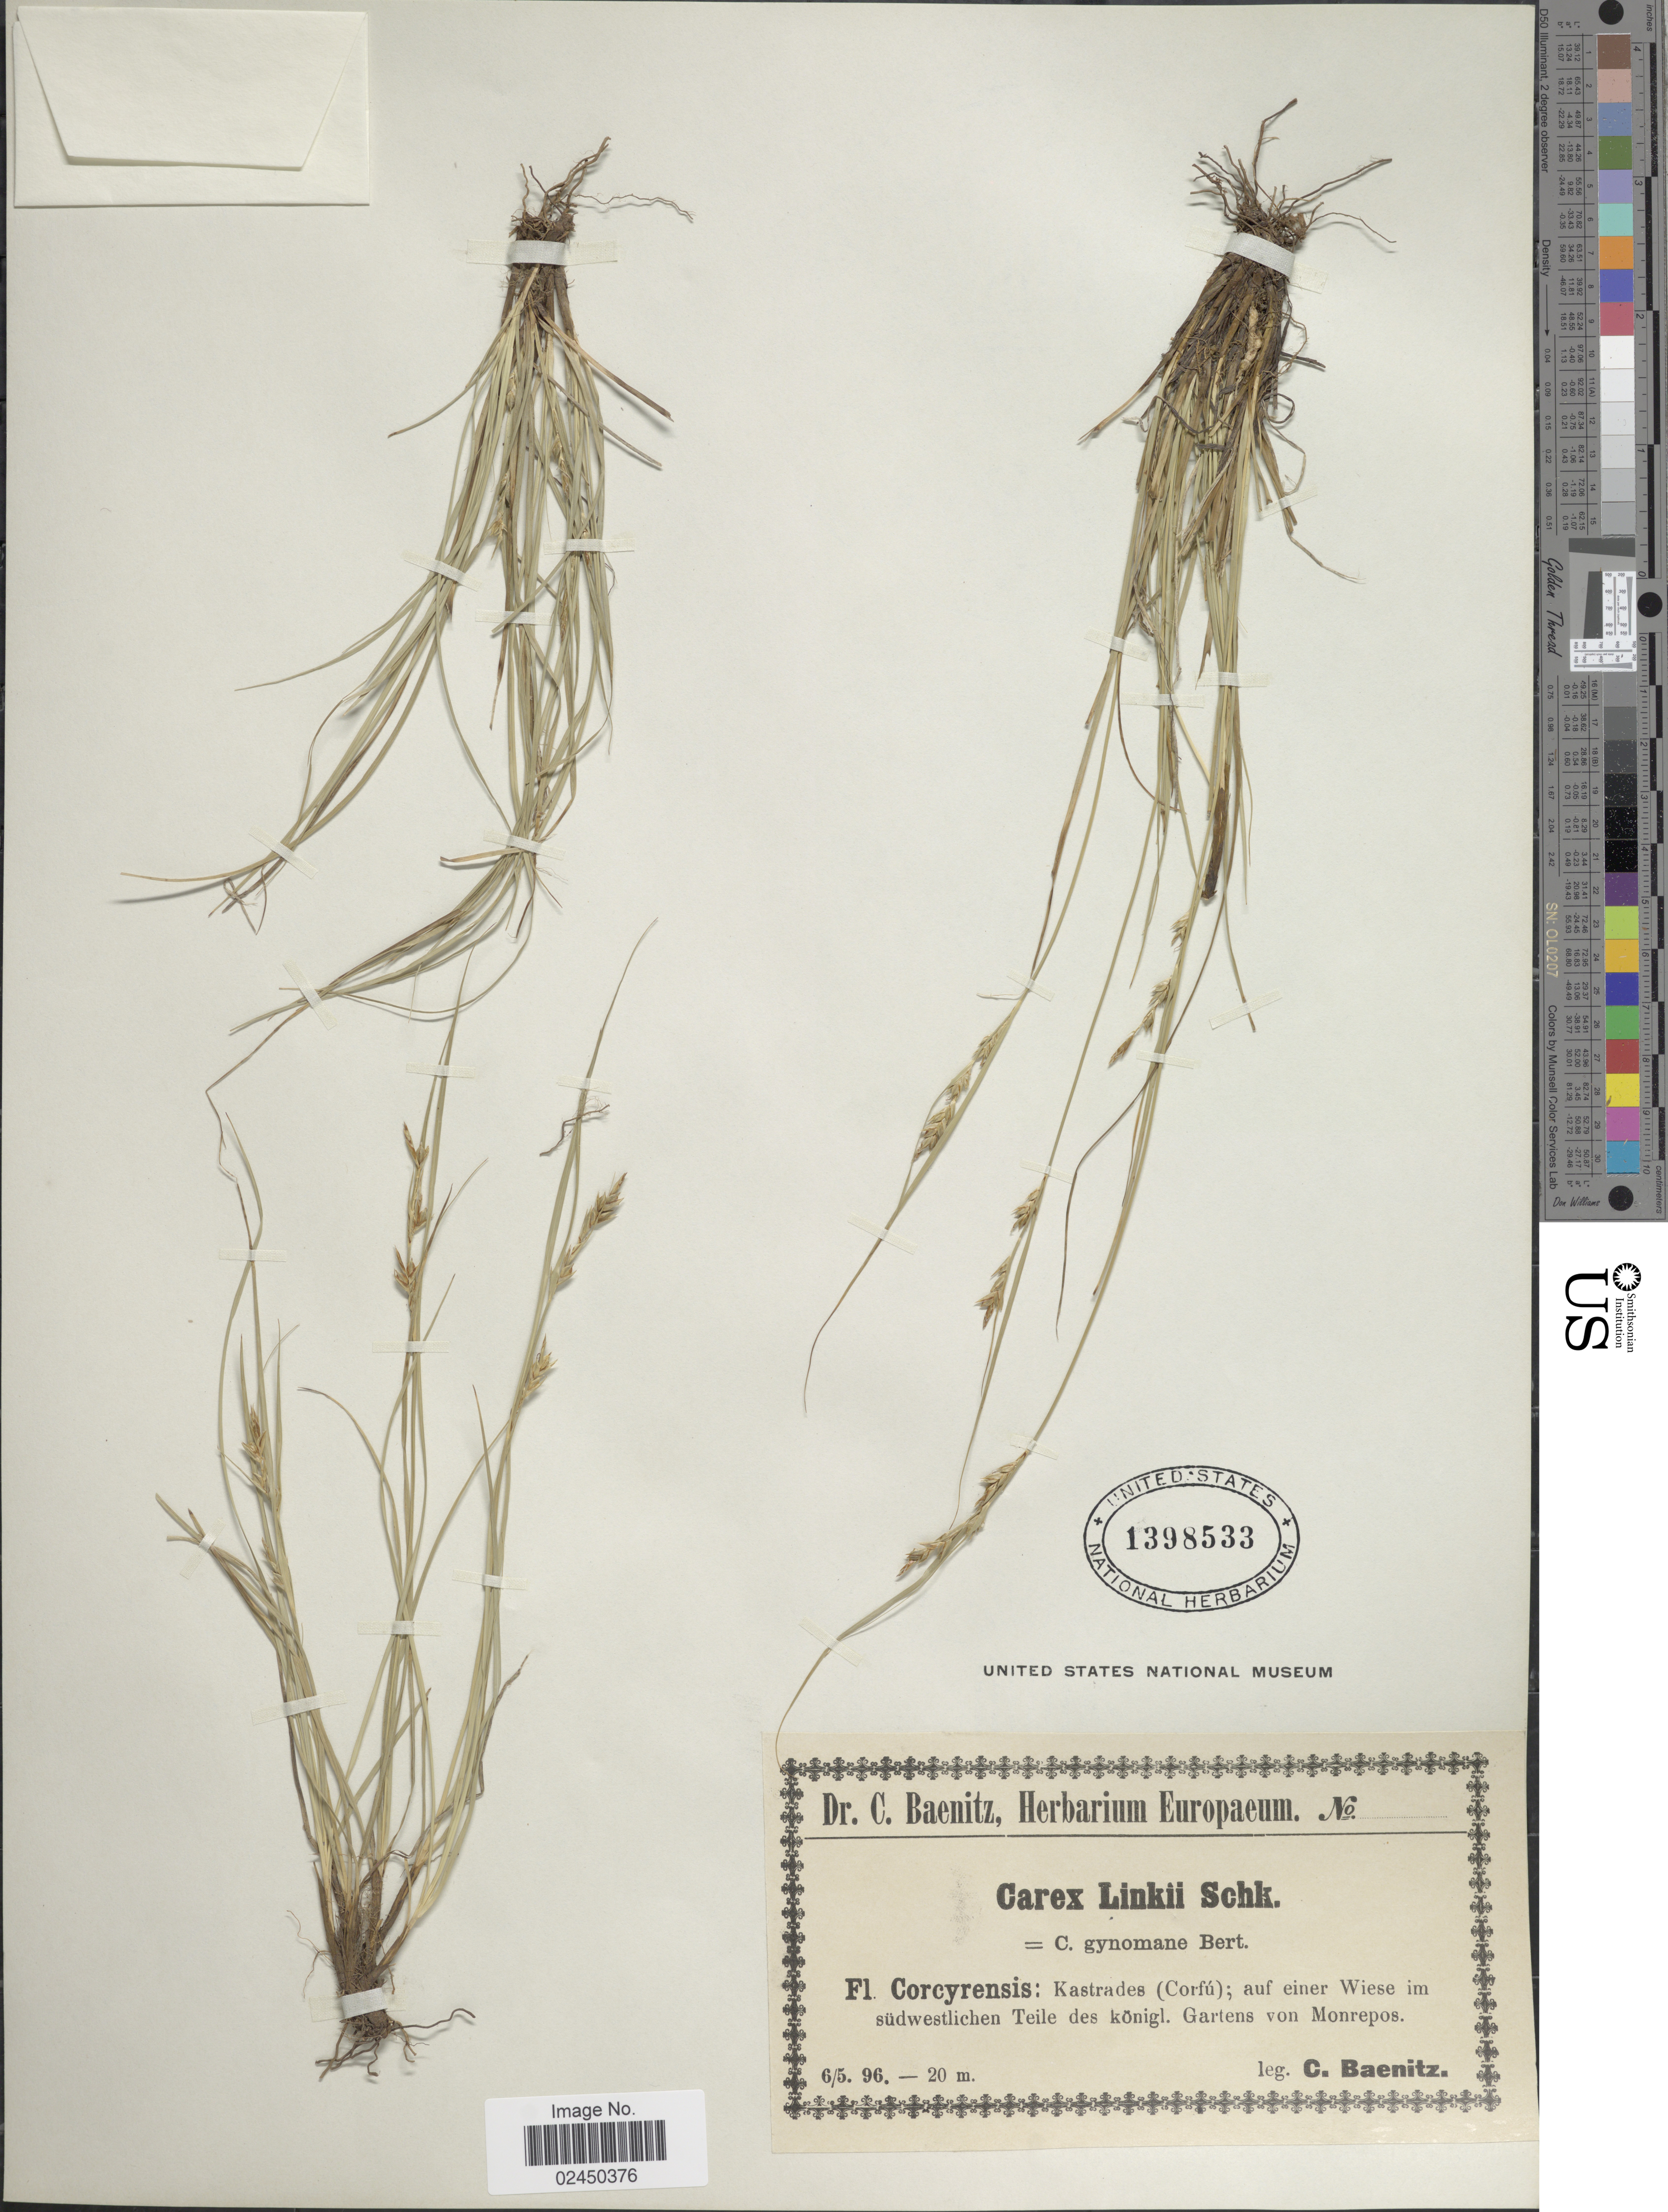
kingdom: Plantae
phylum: Tracheophyta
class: Liliopsida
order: Poales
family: Cyperaceae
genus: Carex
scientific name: Carex distachya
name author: Desf.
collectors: C. G. Baenitz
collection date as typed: Transcribed d/m/y: 6/5/96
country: Greece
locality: Fl. Corcyrensis: Kasteades (Corfu); auf einer Wiese im sudwestlichen Teile des konigl. Gartens von Monrepos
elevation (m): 20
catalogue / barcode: US 1398533